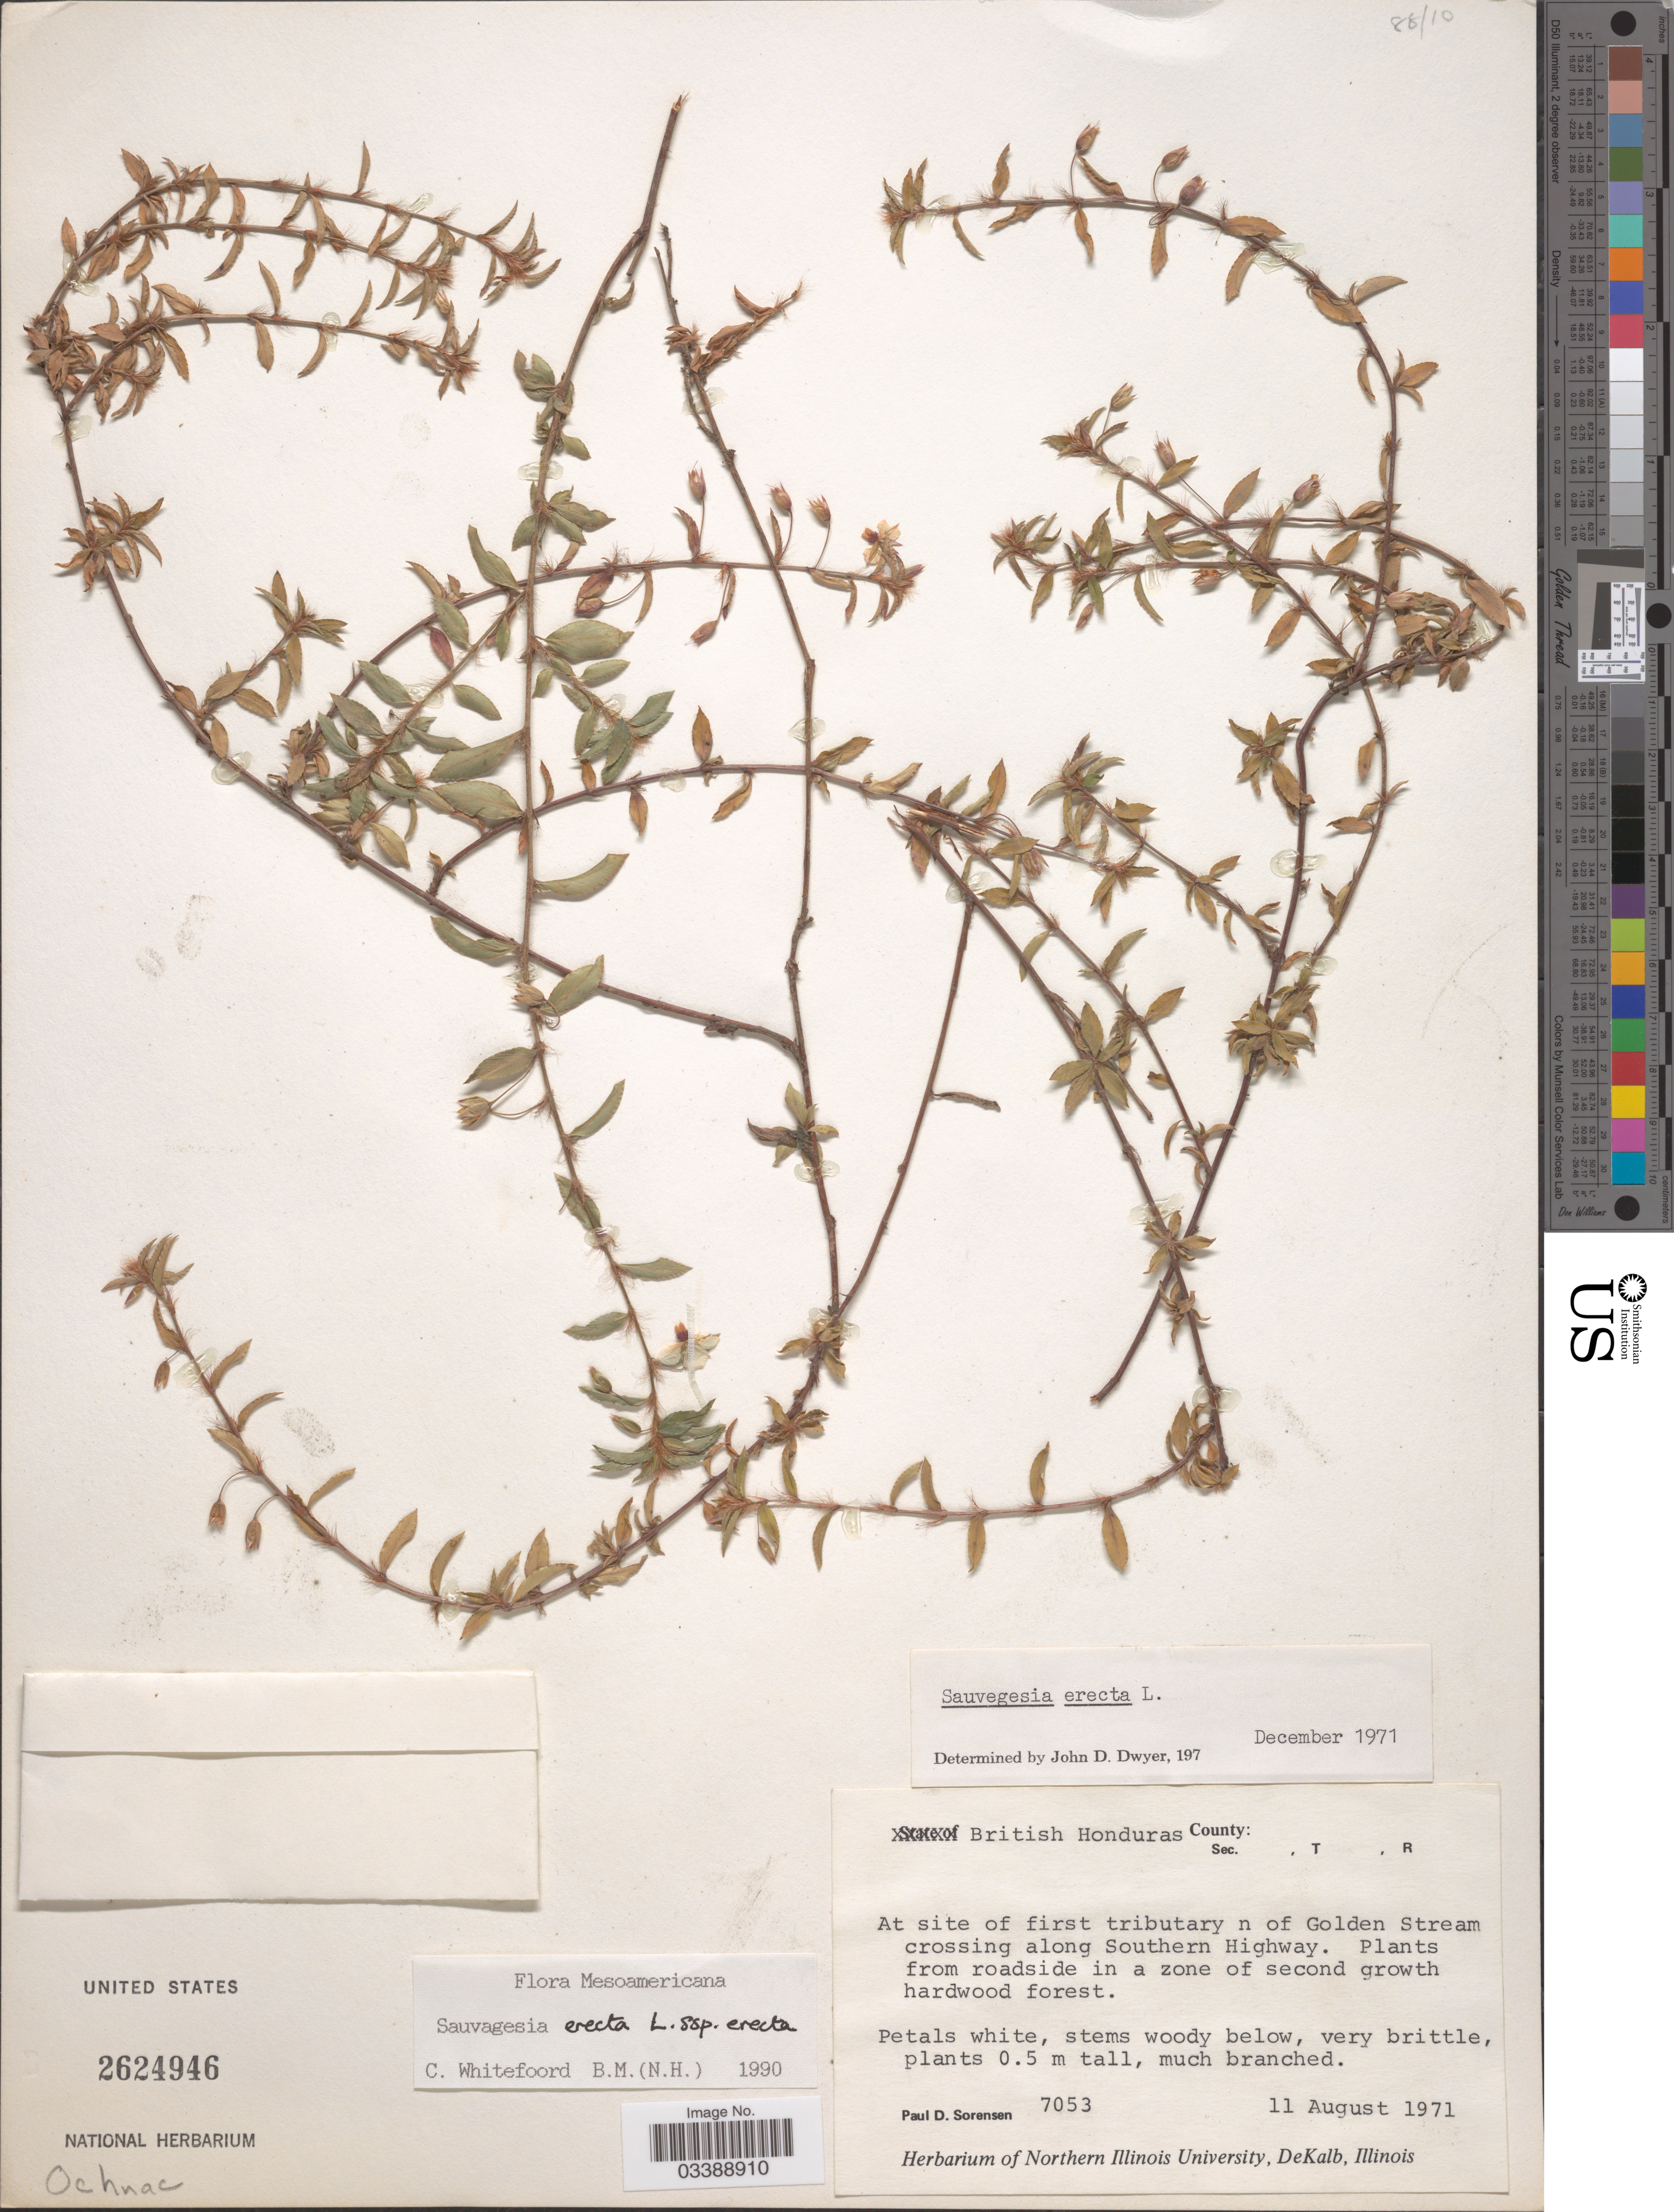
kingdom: Plantae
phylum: Tracheophyta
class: Magnoliopsida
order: Malpighiales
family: Ochnaceae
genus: Sauvagesia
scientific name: Sauvagesia erecta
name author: L.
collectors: P. Sorensen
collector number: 7053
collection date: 1971-08-11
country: Belize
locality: British Honduras. At site of first tributary n of Golden Stream crossing along Southern Highway.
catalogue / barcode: US 2624946